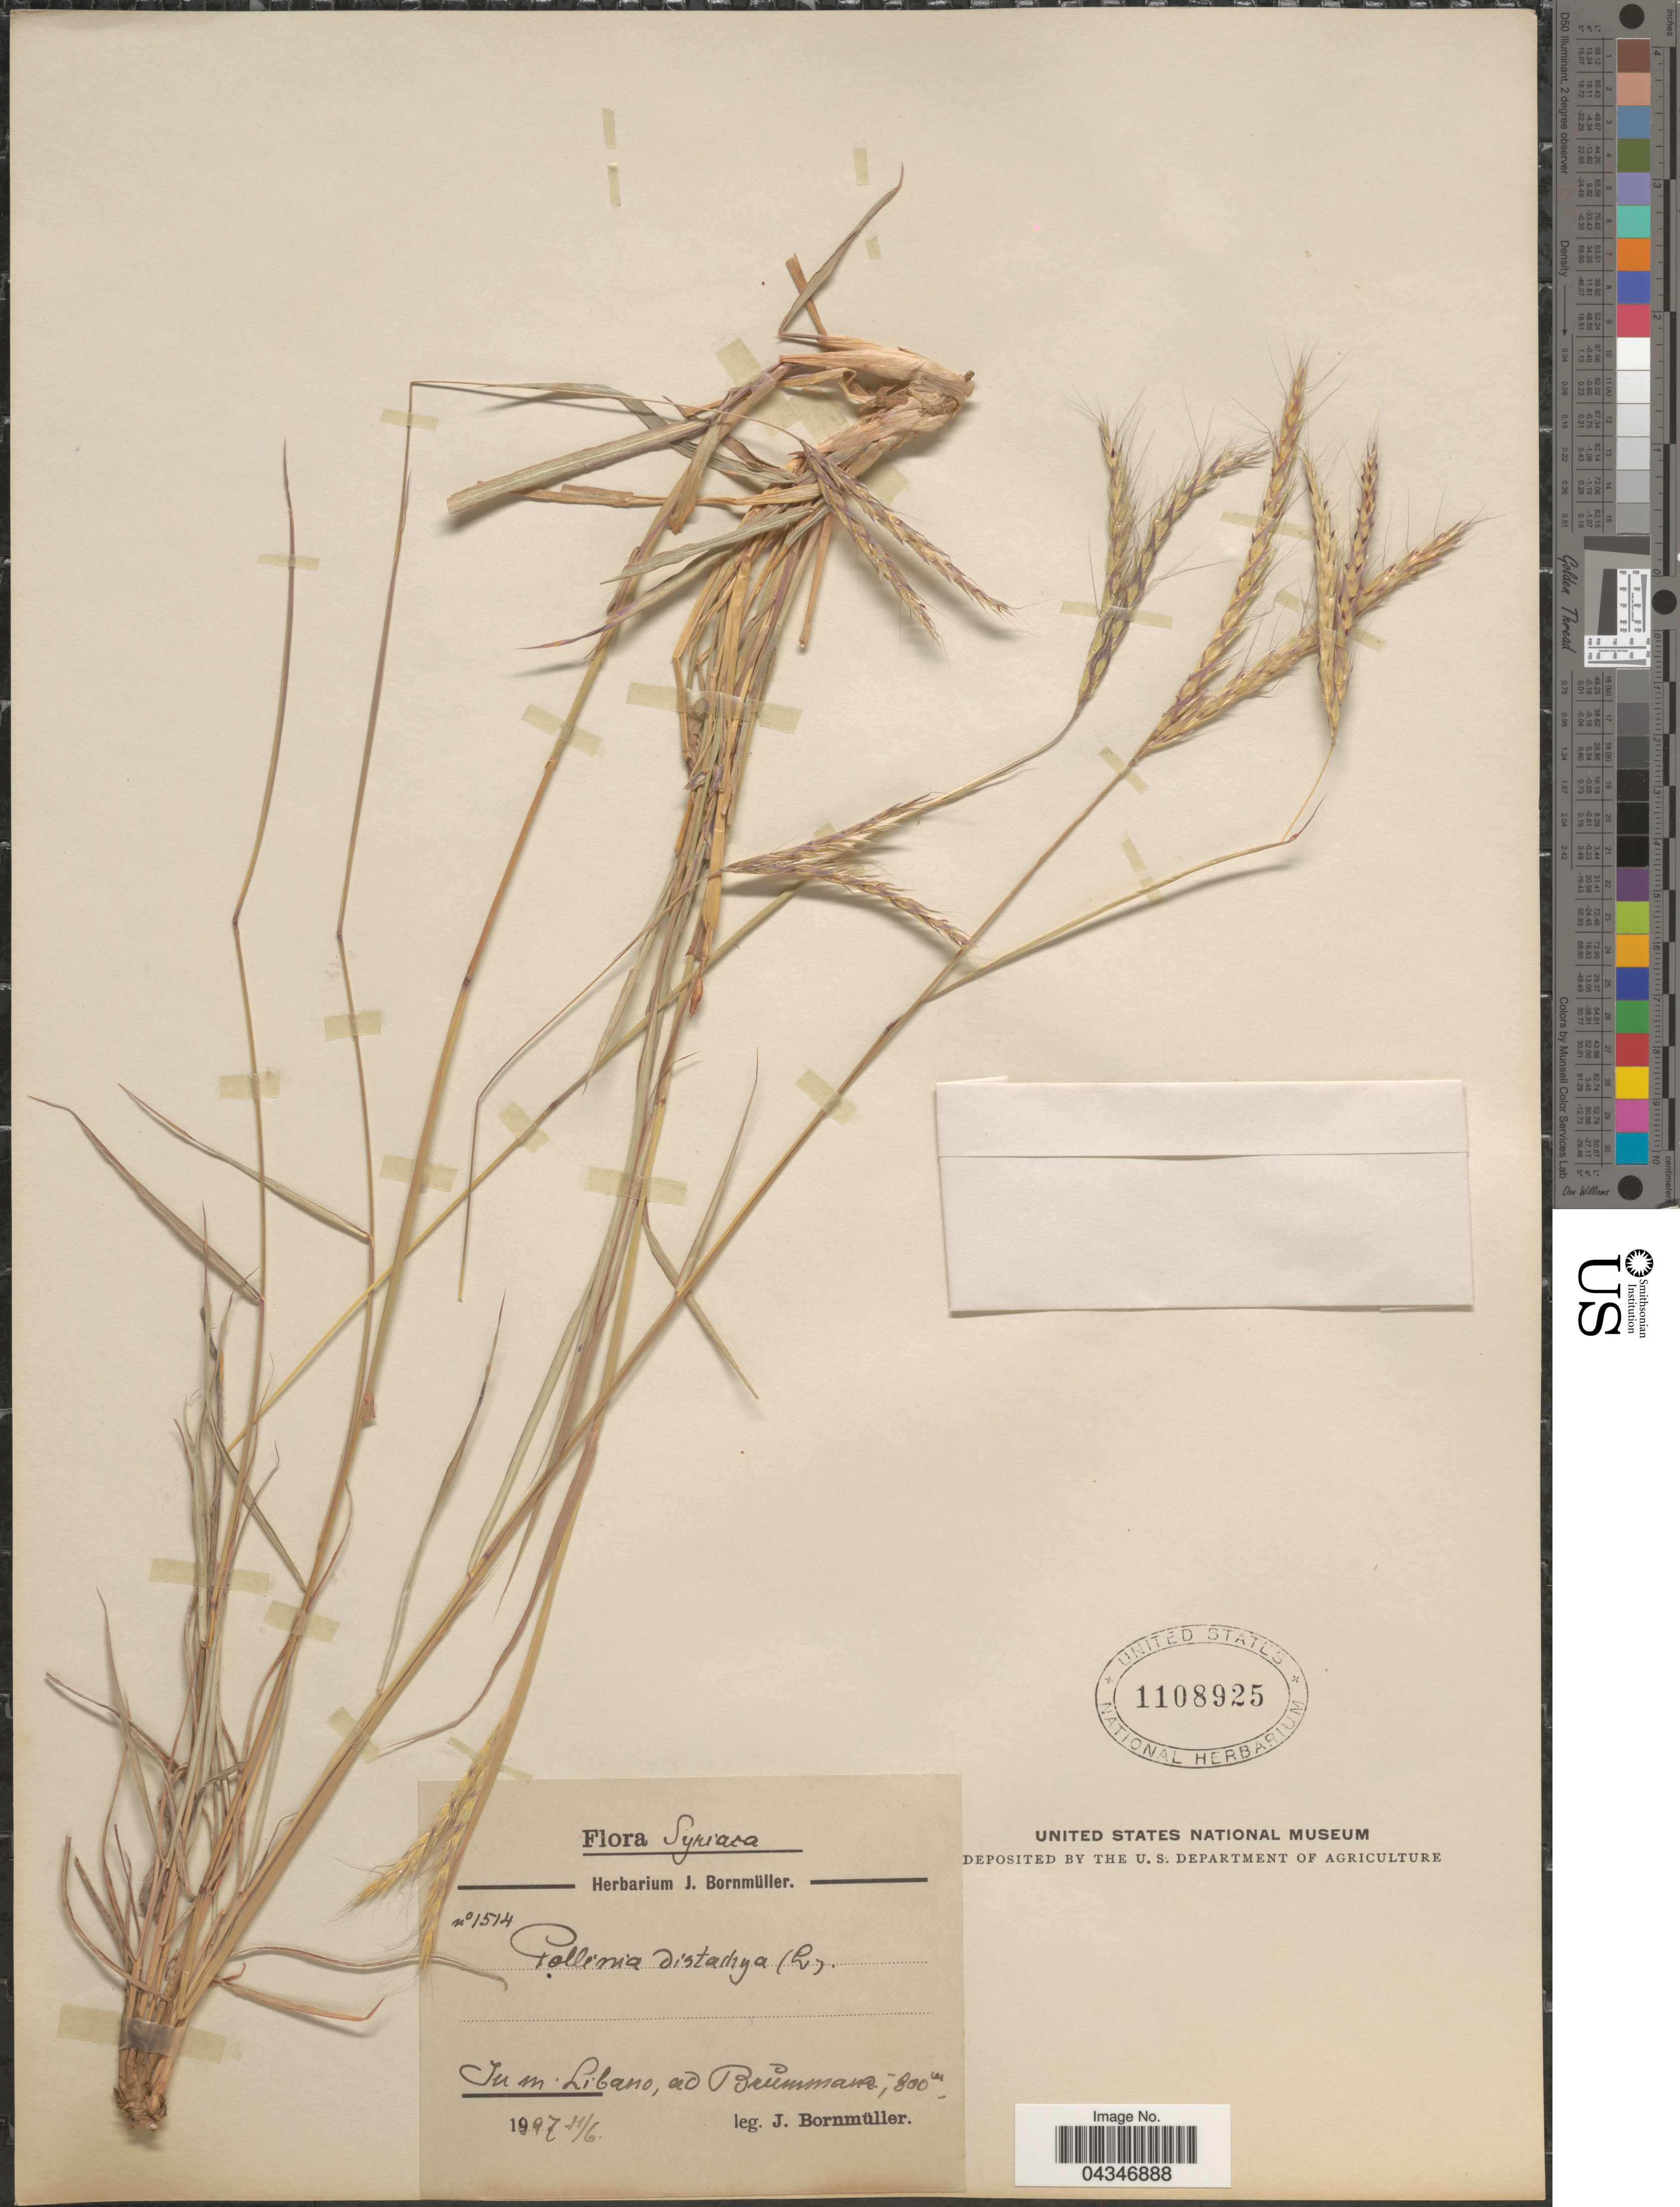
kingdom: Plantae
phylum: Tracheophyta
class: Liliopsida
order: Poales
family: Poaceae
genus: Andropogon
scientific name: Andropogon distachyos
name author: L.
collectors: J. Bornmüller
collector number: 1514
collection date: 1997-06-11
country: Syria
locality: Syriaca. In m. Libano, ad Brummara.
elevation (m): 800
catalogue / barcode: US 1108925